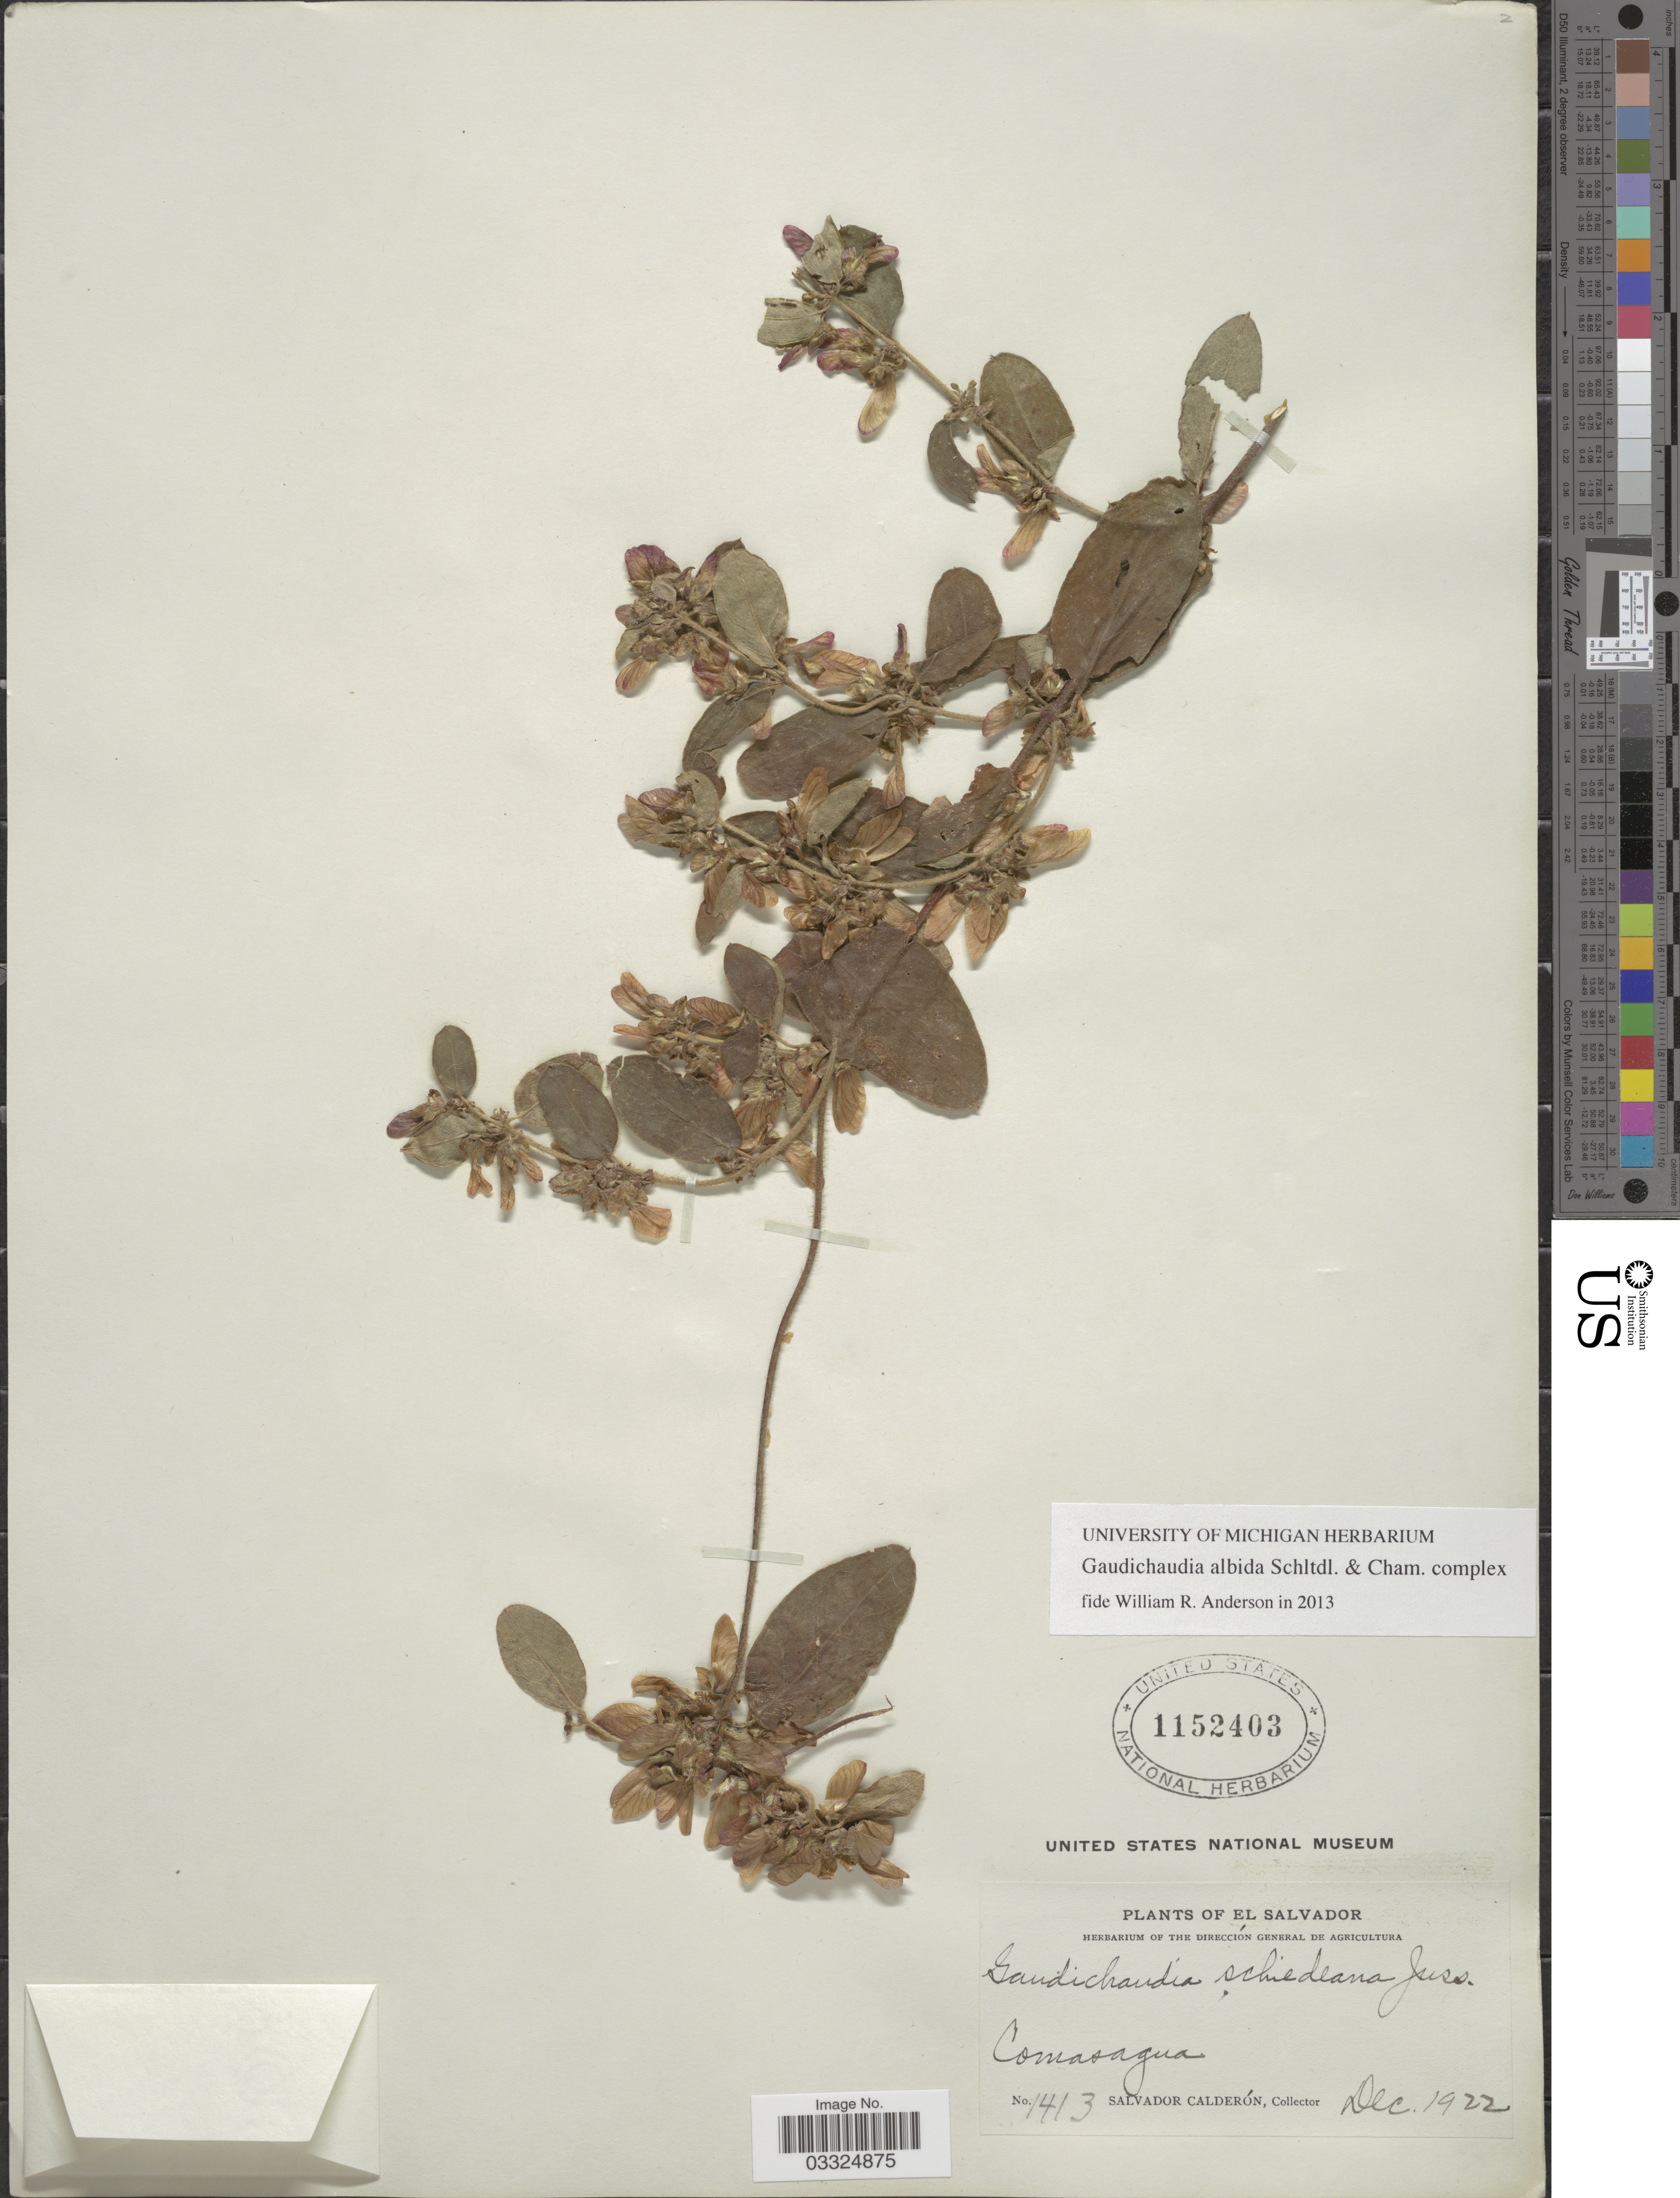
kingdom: Plantae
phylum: Tracheophyta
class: Magnoliopsida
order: Malpighiales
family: Malpighiaceae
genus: Gaudichaudia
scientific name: Gaudichaudia albida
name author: Schltdl. & Cham.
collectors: S. Calderón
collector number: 1413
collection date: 1922-12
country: El Salvador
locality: Comasagua.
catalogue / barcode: US 1152403